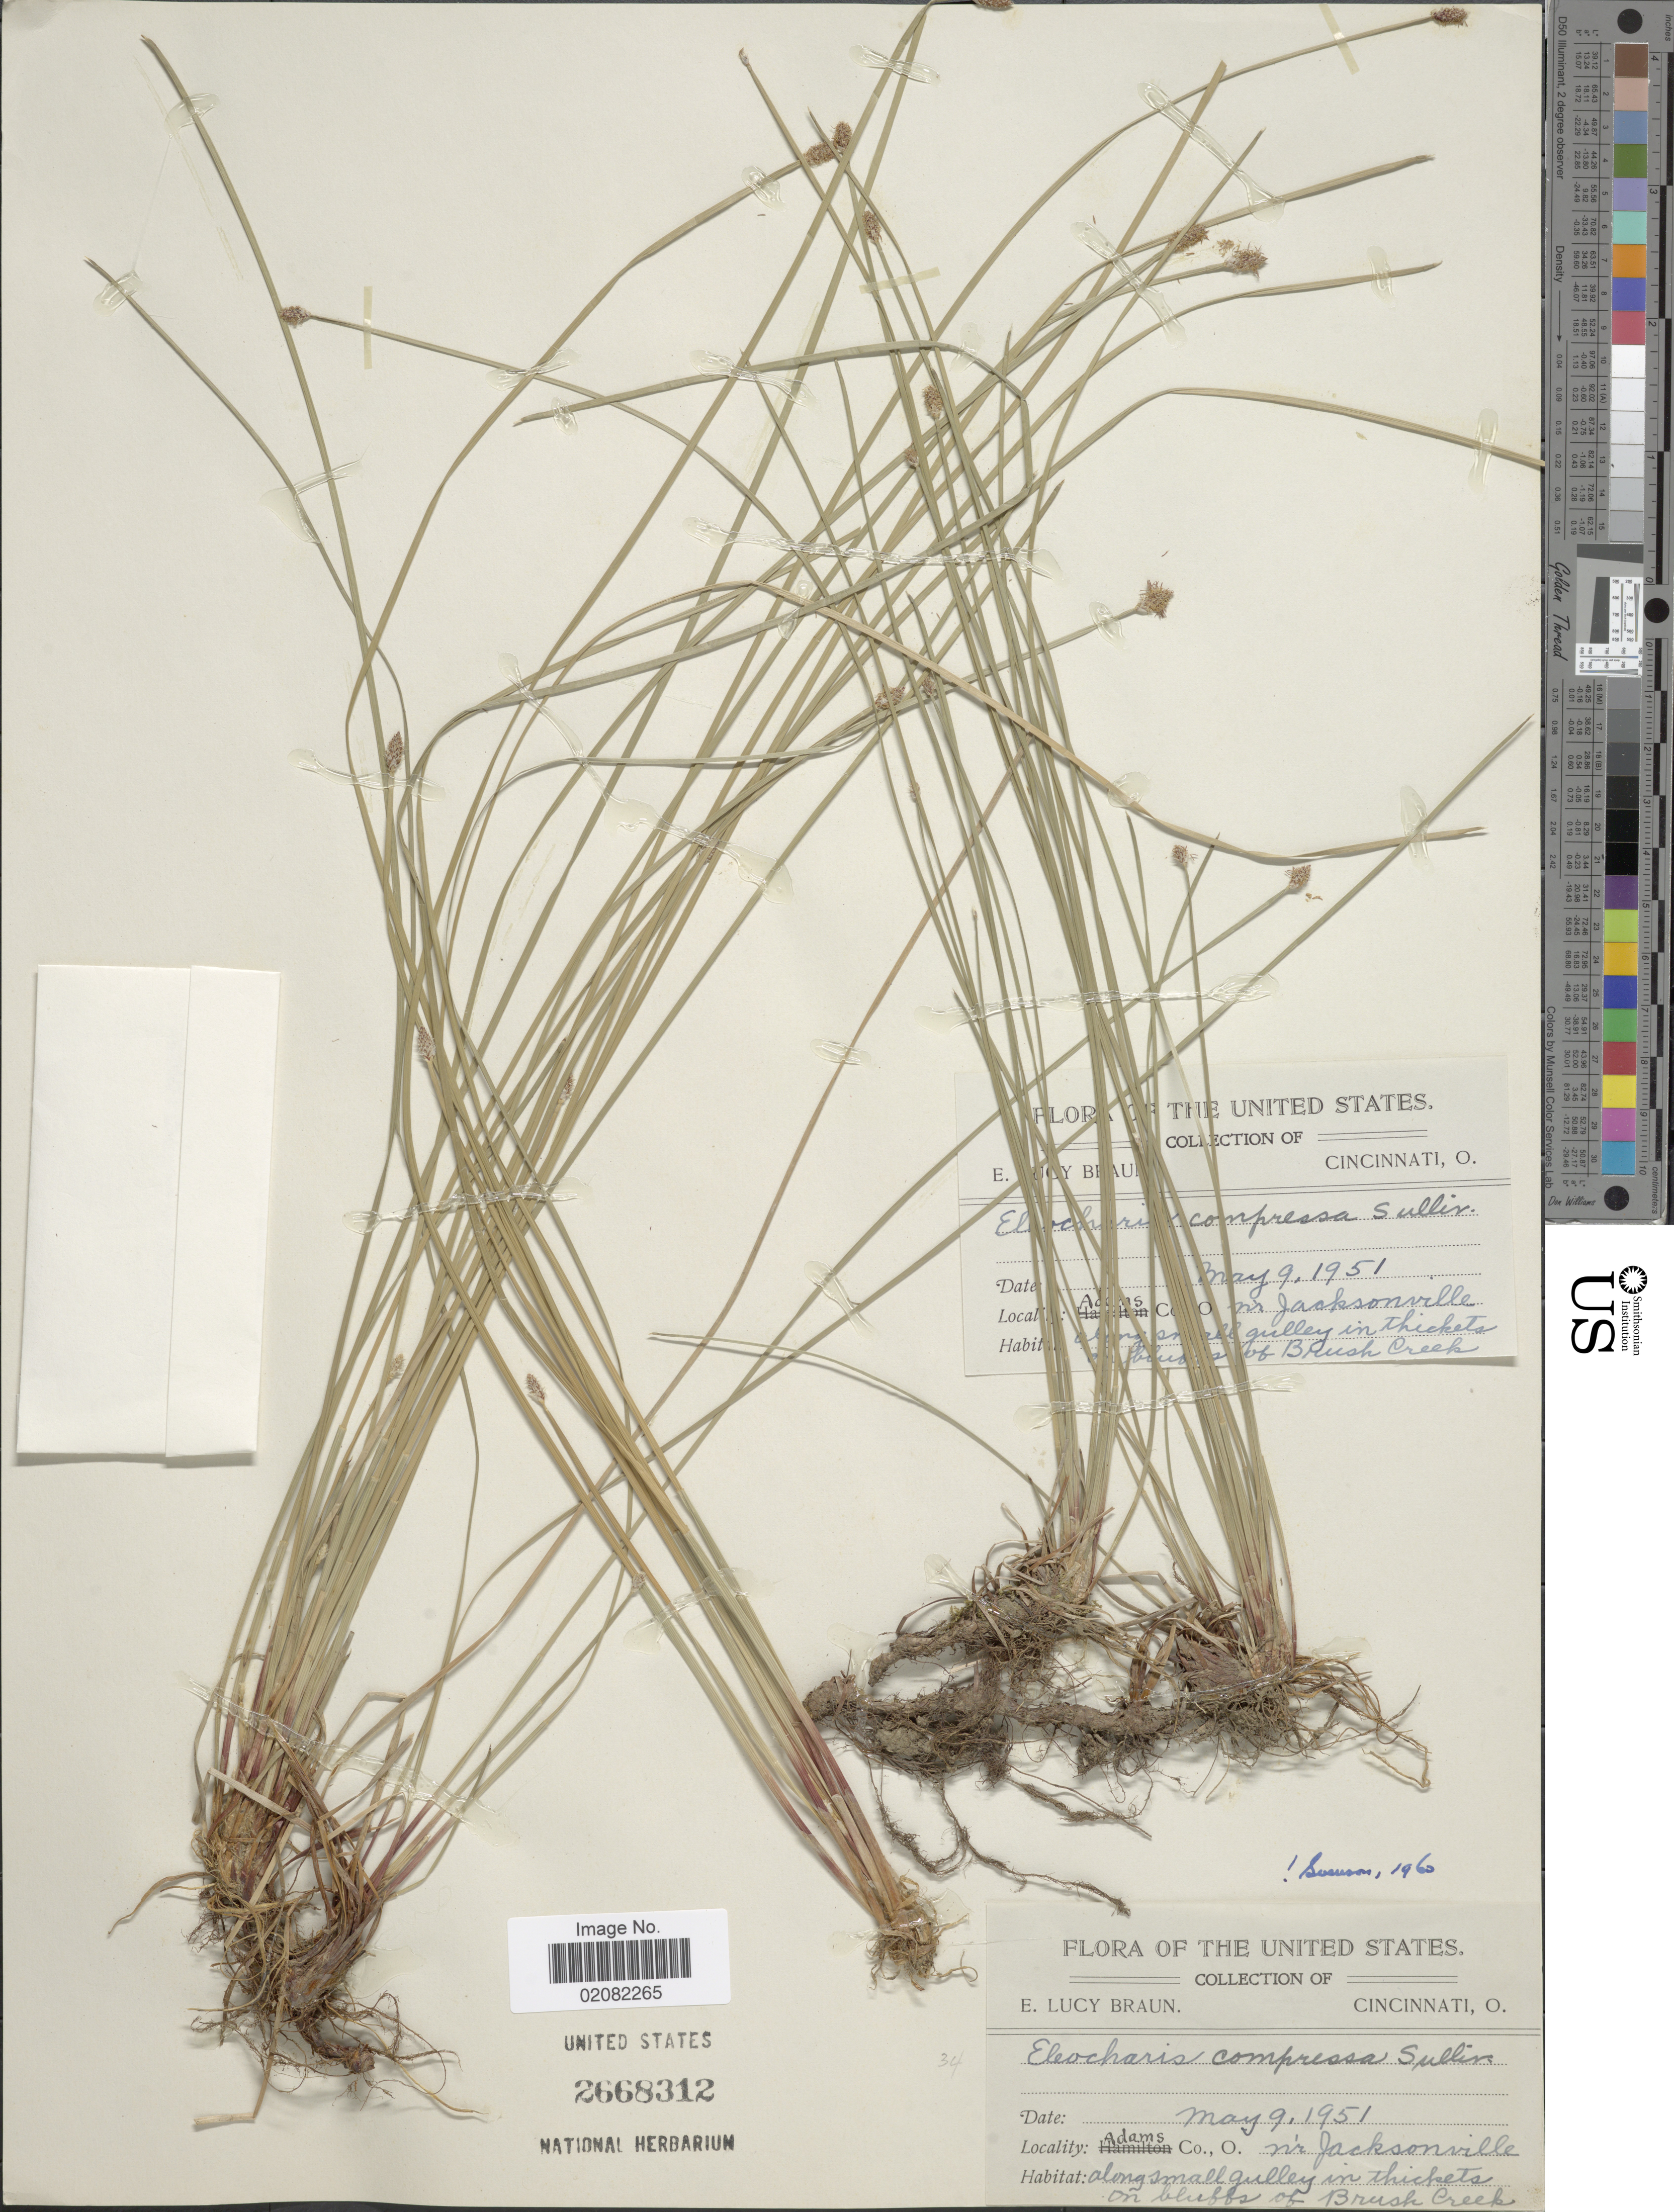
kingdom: Plantae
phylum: Tracheophyta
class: Liliopsida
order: Poales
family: Cyperaceae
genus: Eleocharis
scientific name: Eleocharis compressa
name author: Sull.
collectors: E. L. Braun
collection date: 1951-05-09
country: United States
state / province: Ohio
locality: Adams Co., O. near Jacksonville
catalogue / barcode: US 2668312